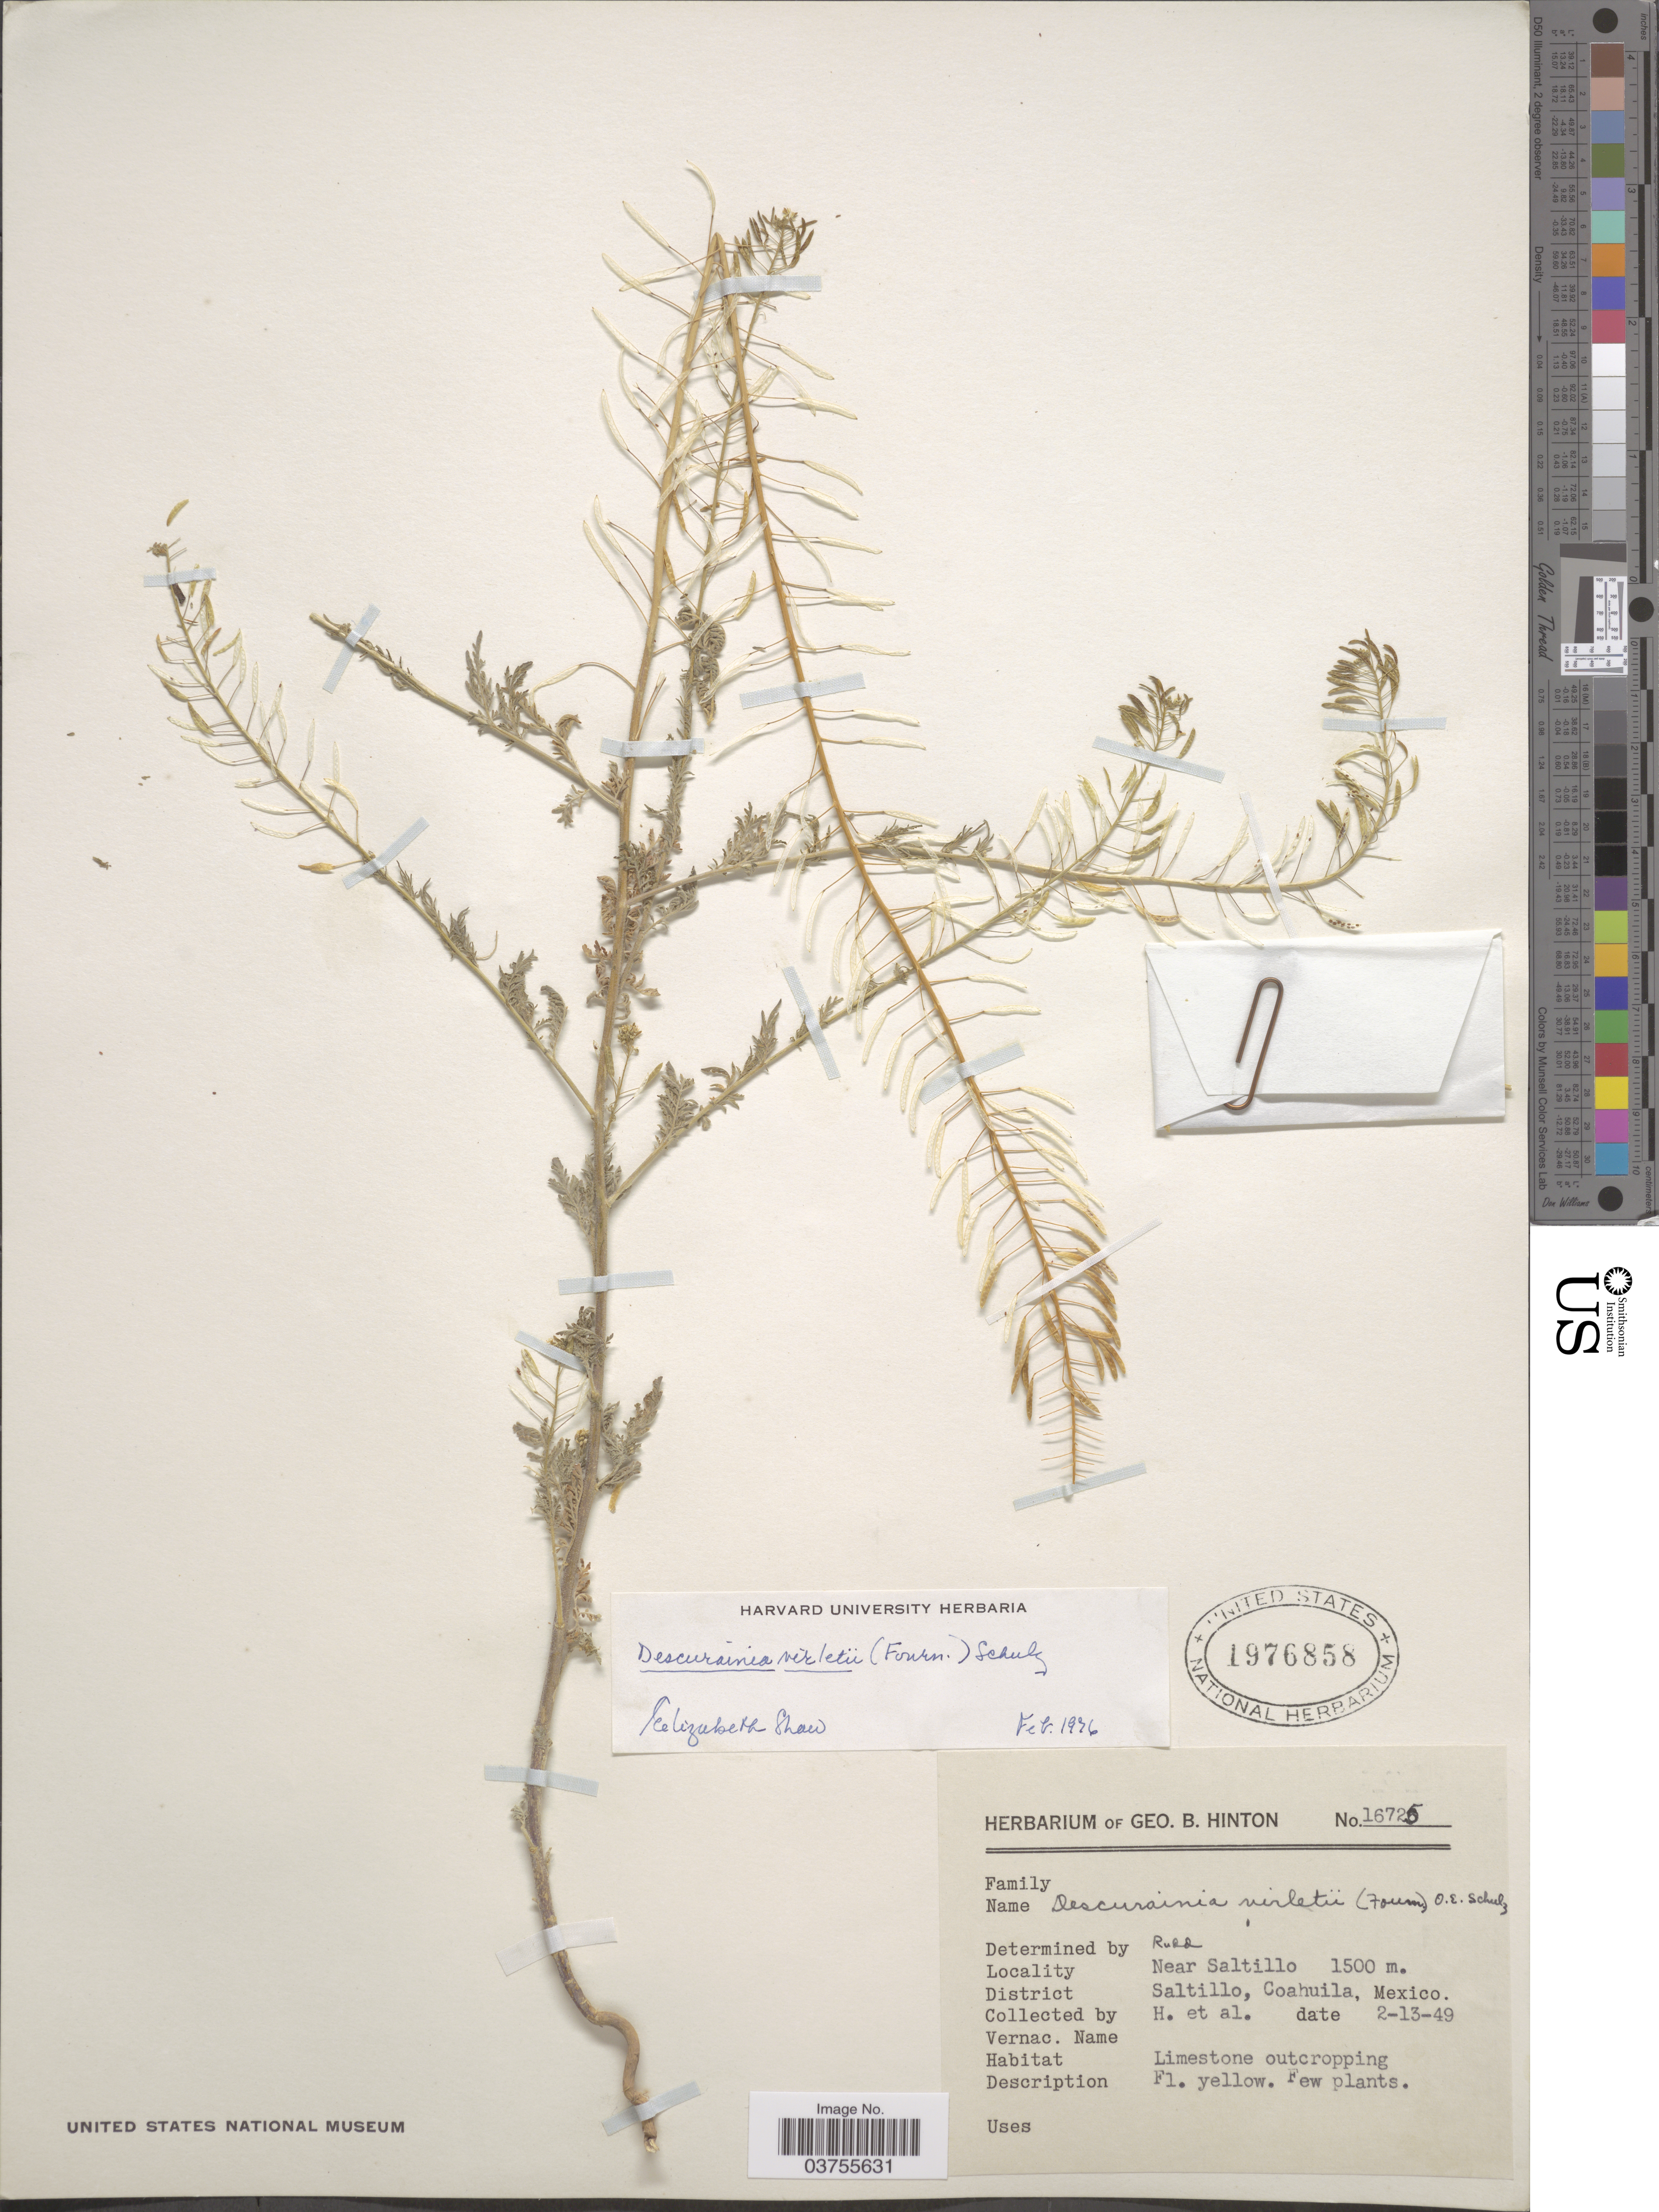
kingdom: Plantae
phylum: Tracheophyta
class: Magnoliopsida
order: Brassicales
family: Brassicaceae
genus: Descurainia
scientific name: Descurainia virletii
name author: (E. Fourn.) O.E. Schulz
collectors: G. B. Hinton & et al.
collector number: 16725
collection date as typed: Transcribed d/m/y: 13/2/49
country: Mexico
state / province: Coahuila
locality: Near Saltillo, District Saltillo.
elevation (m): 1500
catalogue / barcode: US 1976858